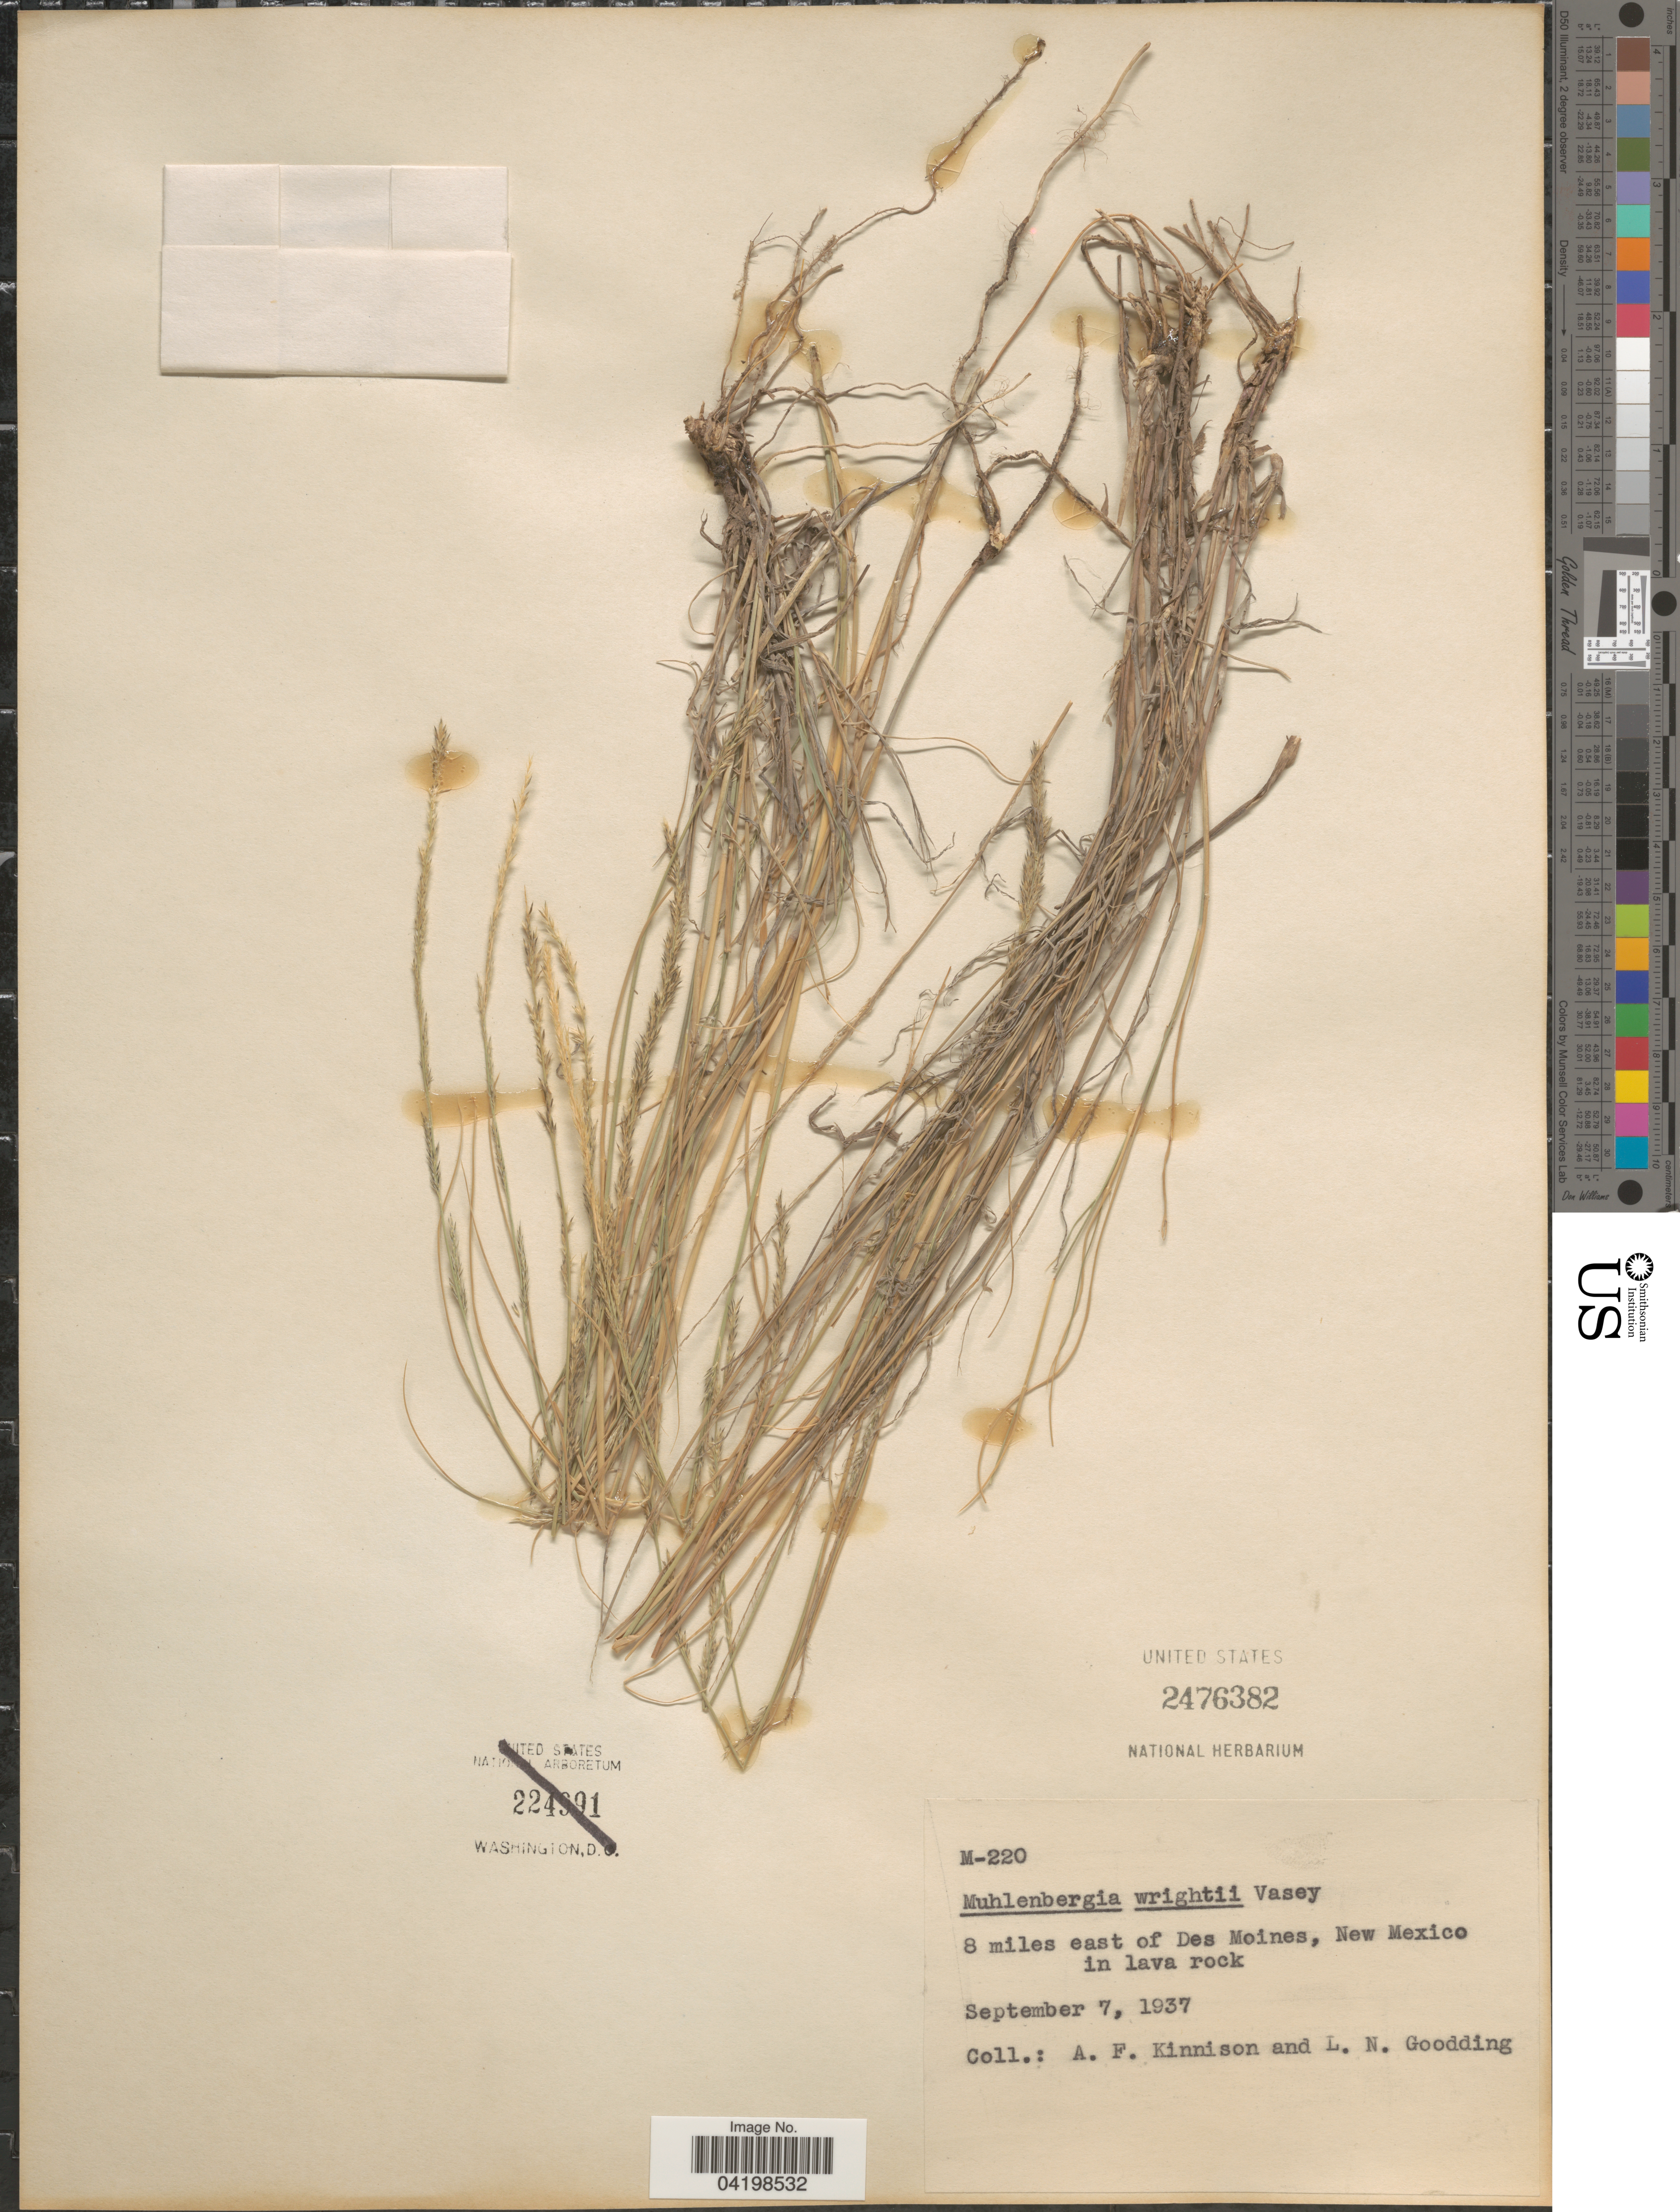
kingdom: Plantae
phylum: Tracheophyta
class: Liliopsida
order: Poales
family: Poaceae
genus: Muhlenbergia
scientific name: Muhlenbergia wrightii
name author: Vasey ex J.M. Coult.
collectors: A. Kinnison & L. N. Goodding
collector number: M-220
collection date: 1937-09-07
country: United States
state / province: New Mexico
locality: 8 miles east of Des Moines.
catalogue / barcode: US 2476382